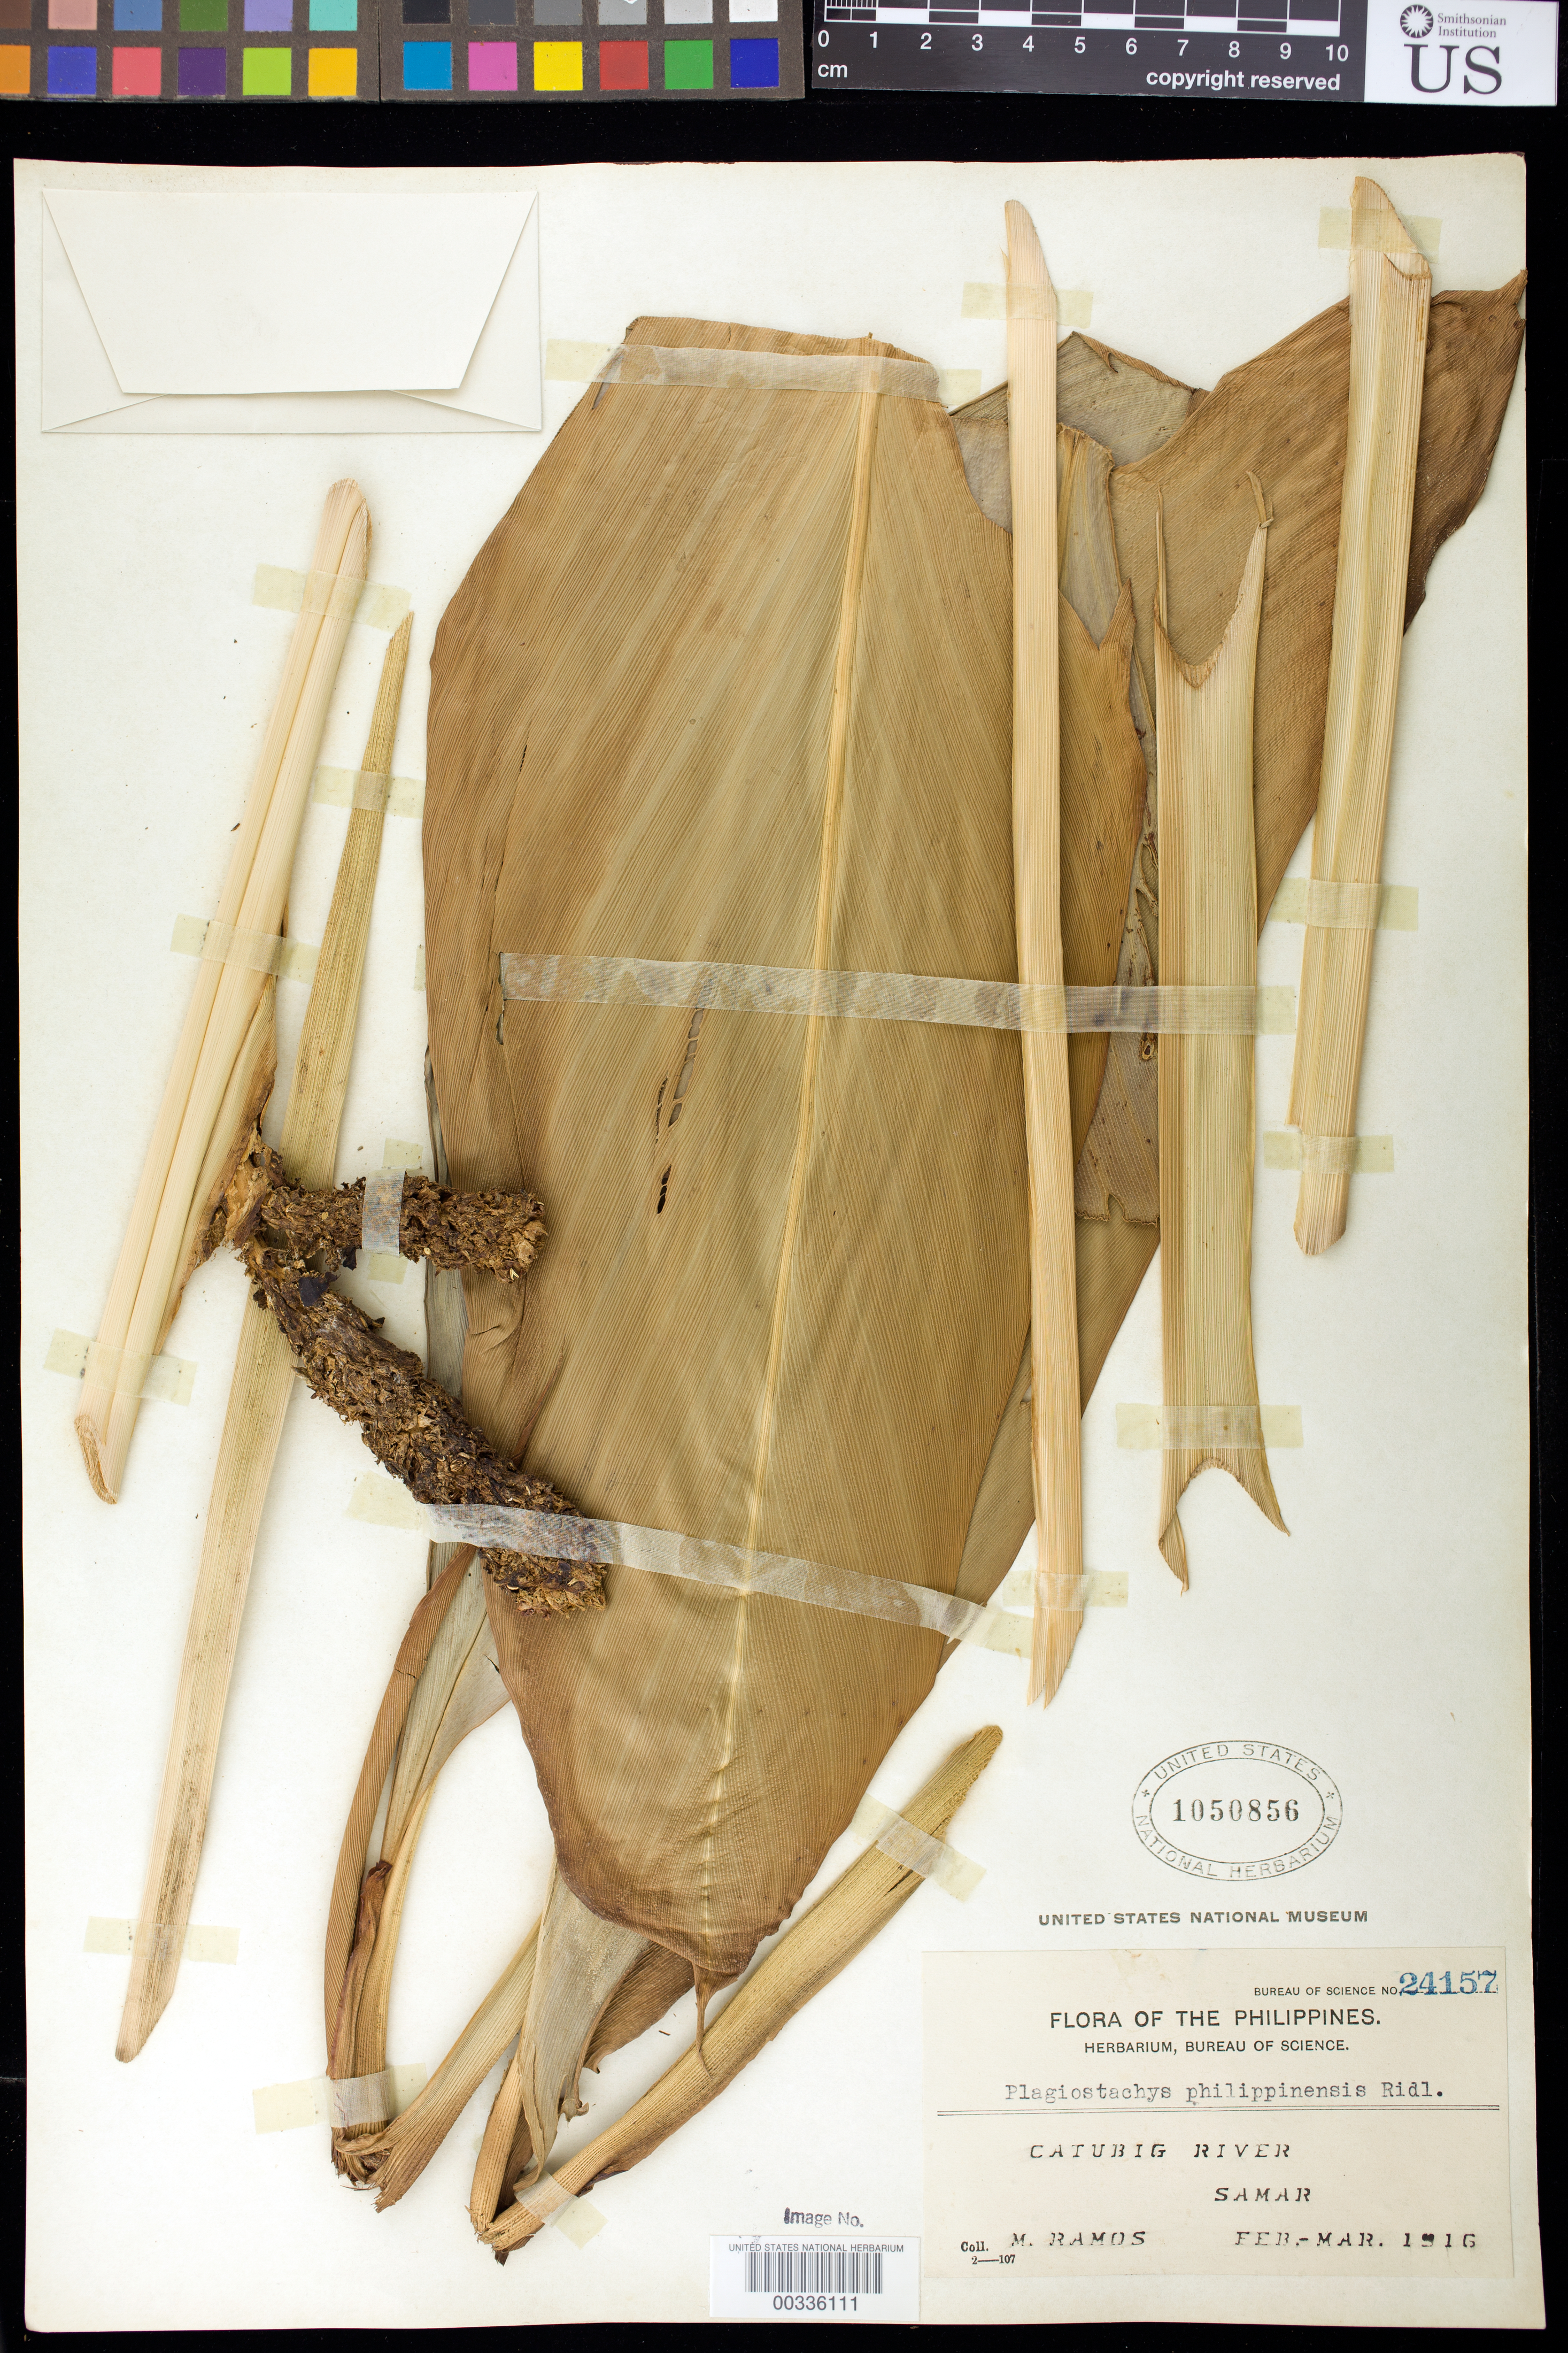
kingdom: Plantae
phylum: Tracheophyta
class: Liliopsida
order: Zingiberales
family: Zingiberaceae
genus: Plagiostachys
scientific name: Plagiostachys philippinensis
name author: Ridl. in Elmer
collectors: M. Ramos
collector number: Bur. Sci. 24157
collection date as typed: Feb 1916 to -- Mar 1916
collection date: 1916-02/1916-03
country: Philippines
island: Samar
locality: Catubig river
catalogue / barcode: US 1050856